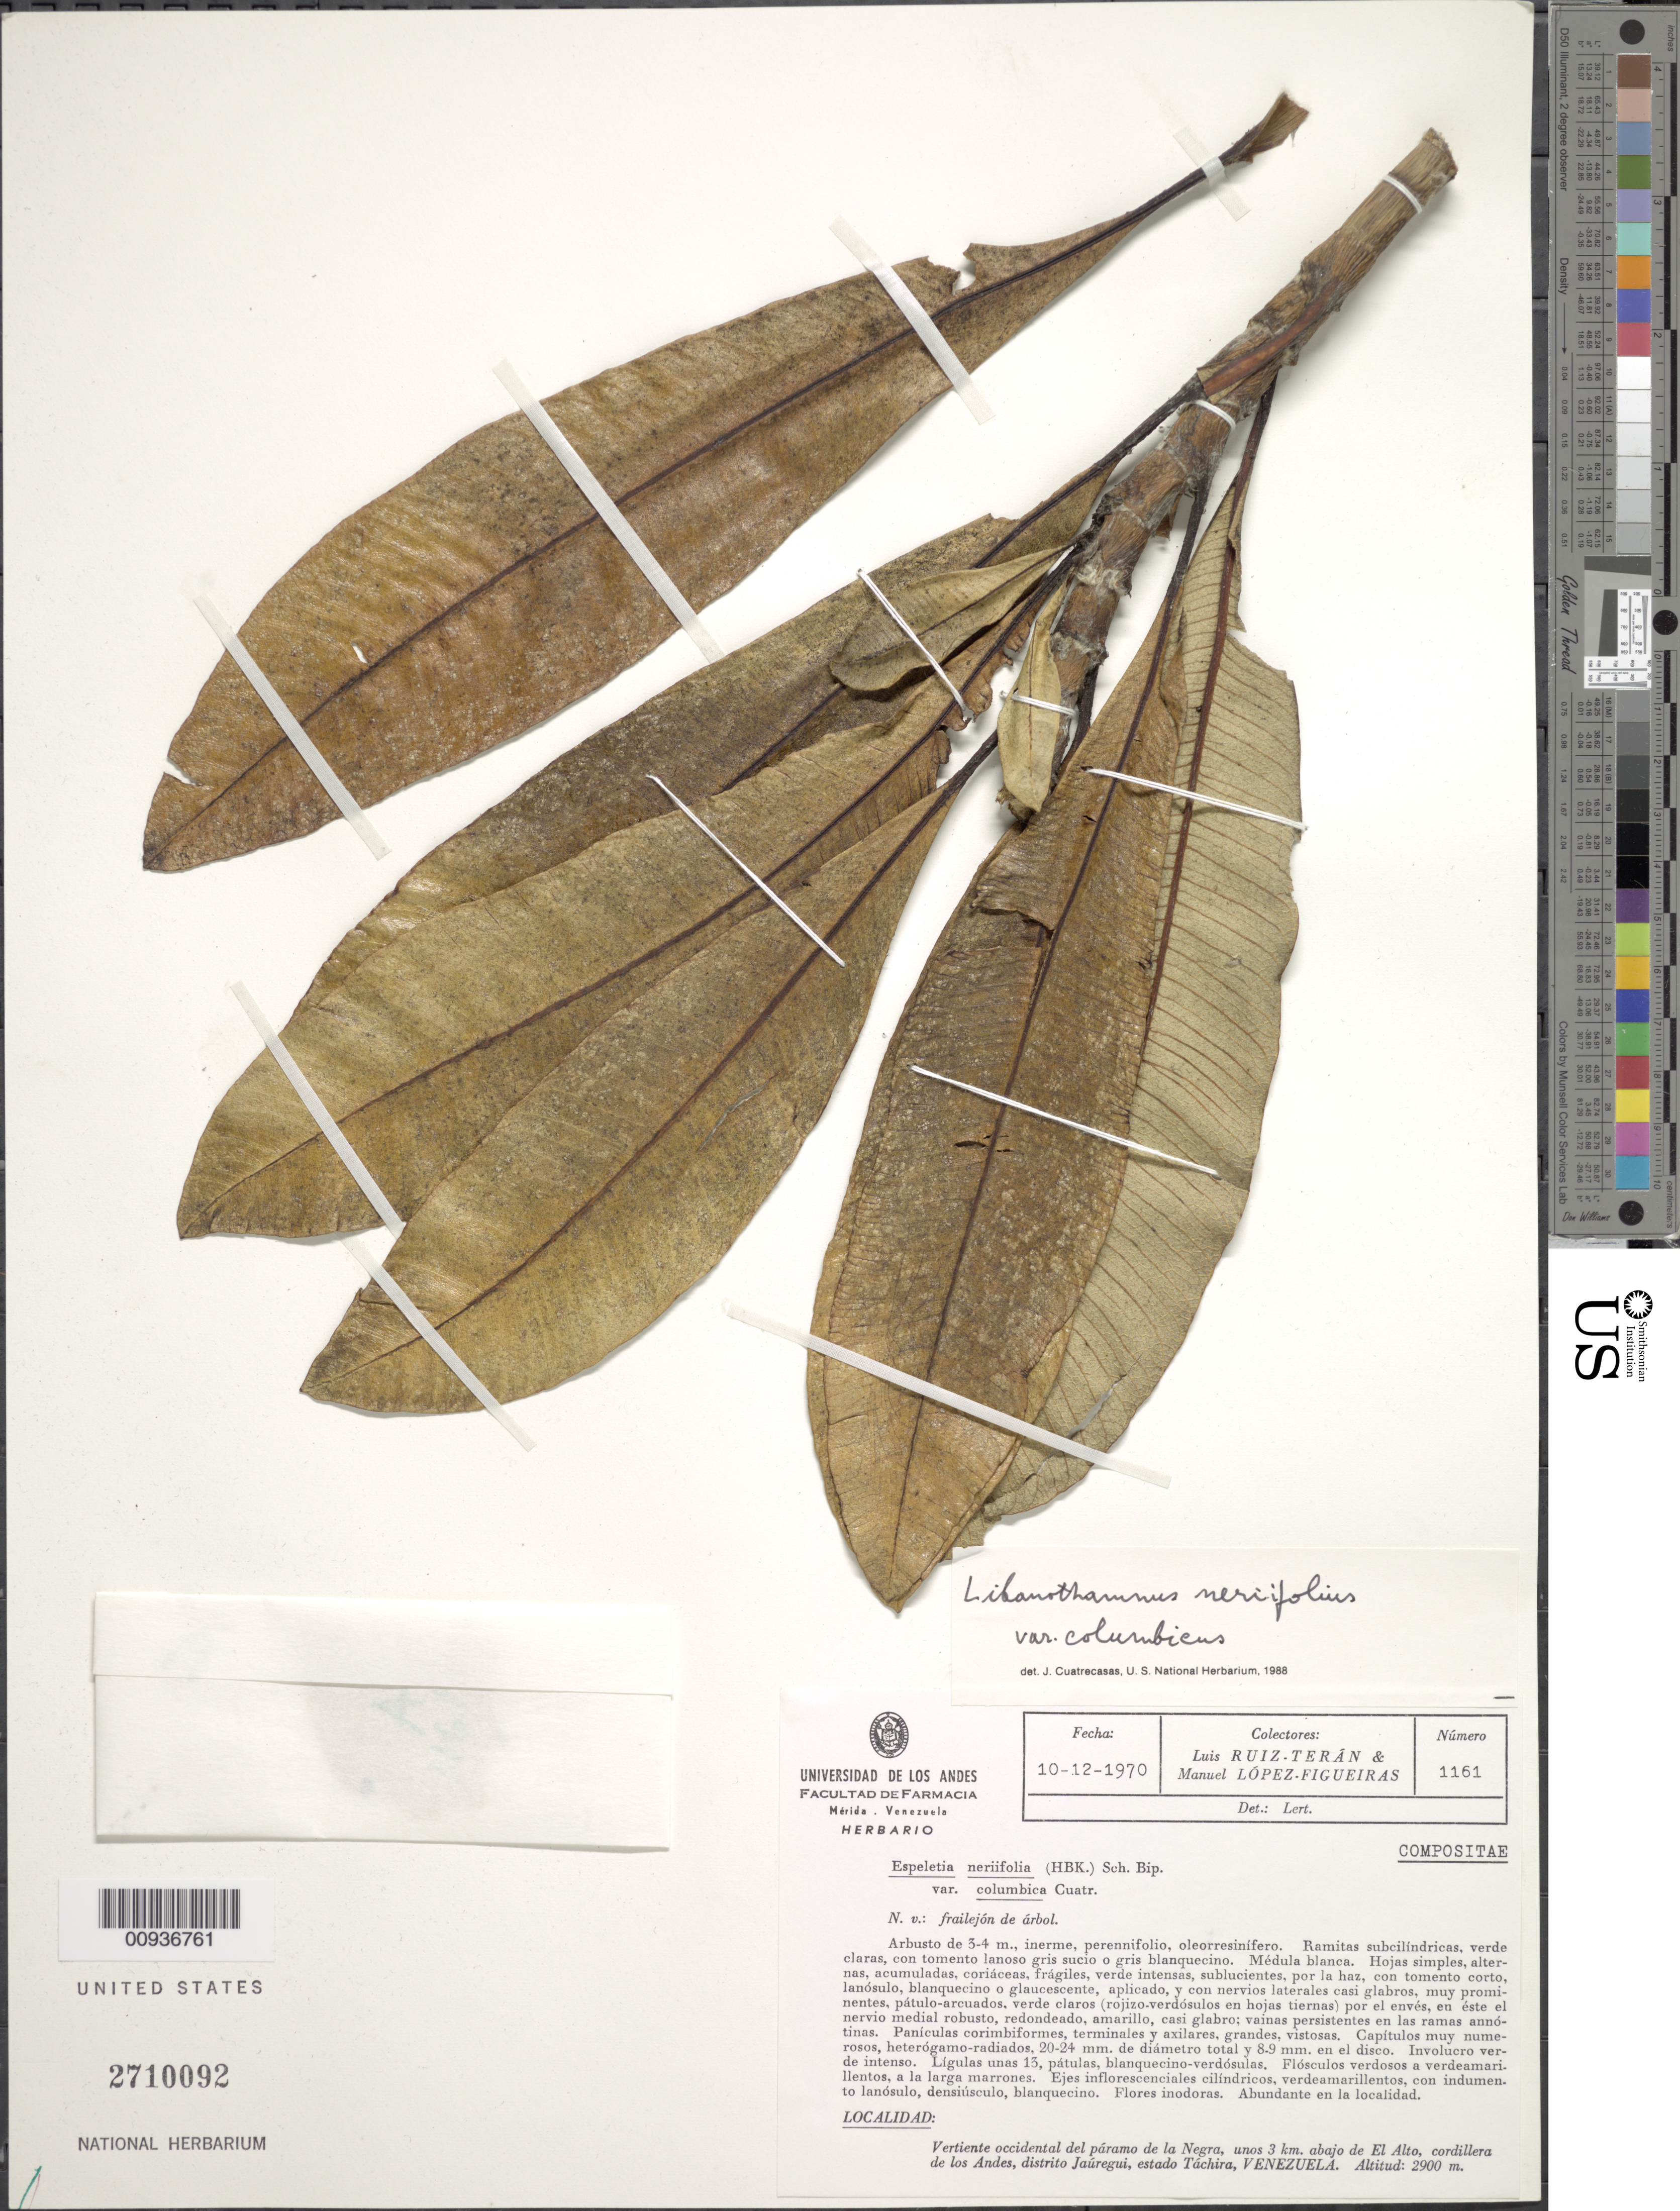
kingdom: Plantae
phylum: Tracheophyta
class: Magnoliopsida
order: Asterales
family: Asteraceae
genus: Libanothamnus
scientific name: Libanothamnus neriifolius var. columbicus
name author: (Cuatrec.) Cuatrec.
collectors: L. Teran & M. López Figueiras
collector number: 1161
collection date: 1970-12-10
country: Venezuela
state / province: Tachira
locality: Vertiente occidental del paramo de la Negra, unos 3 km abajo de El Alto, Cordillera de los Andes, Distrito Jauregui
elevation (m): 2900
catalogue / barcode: US 2710092